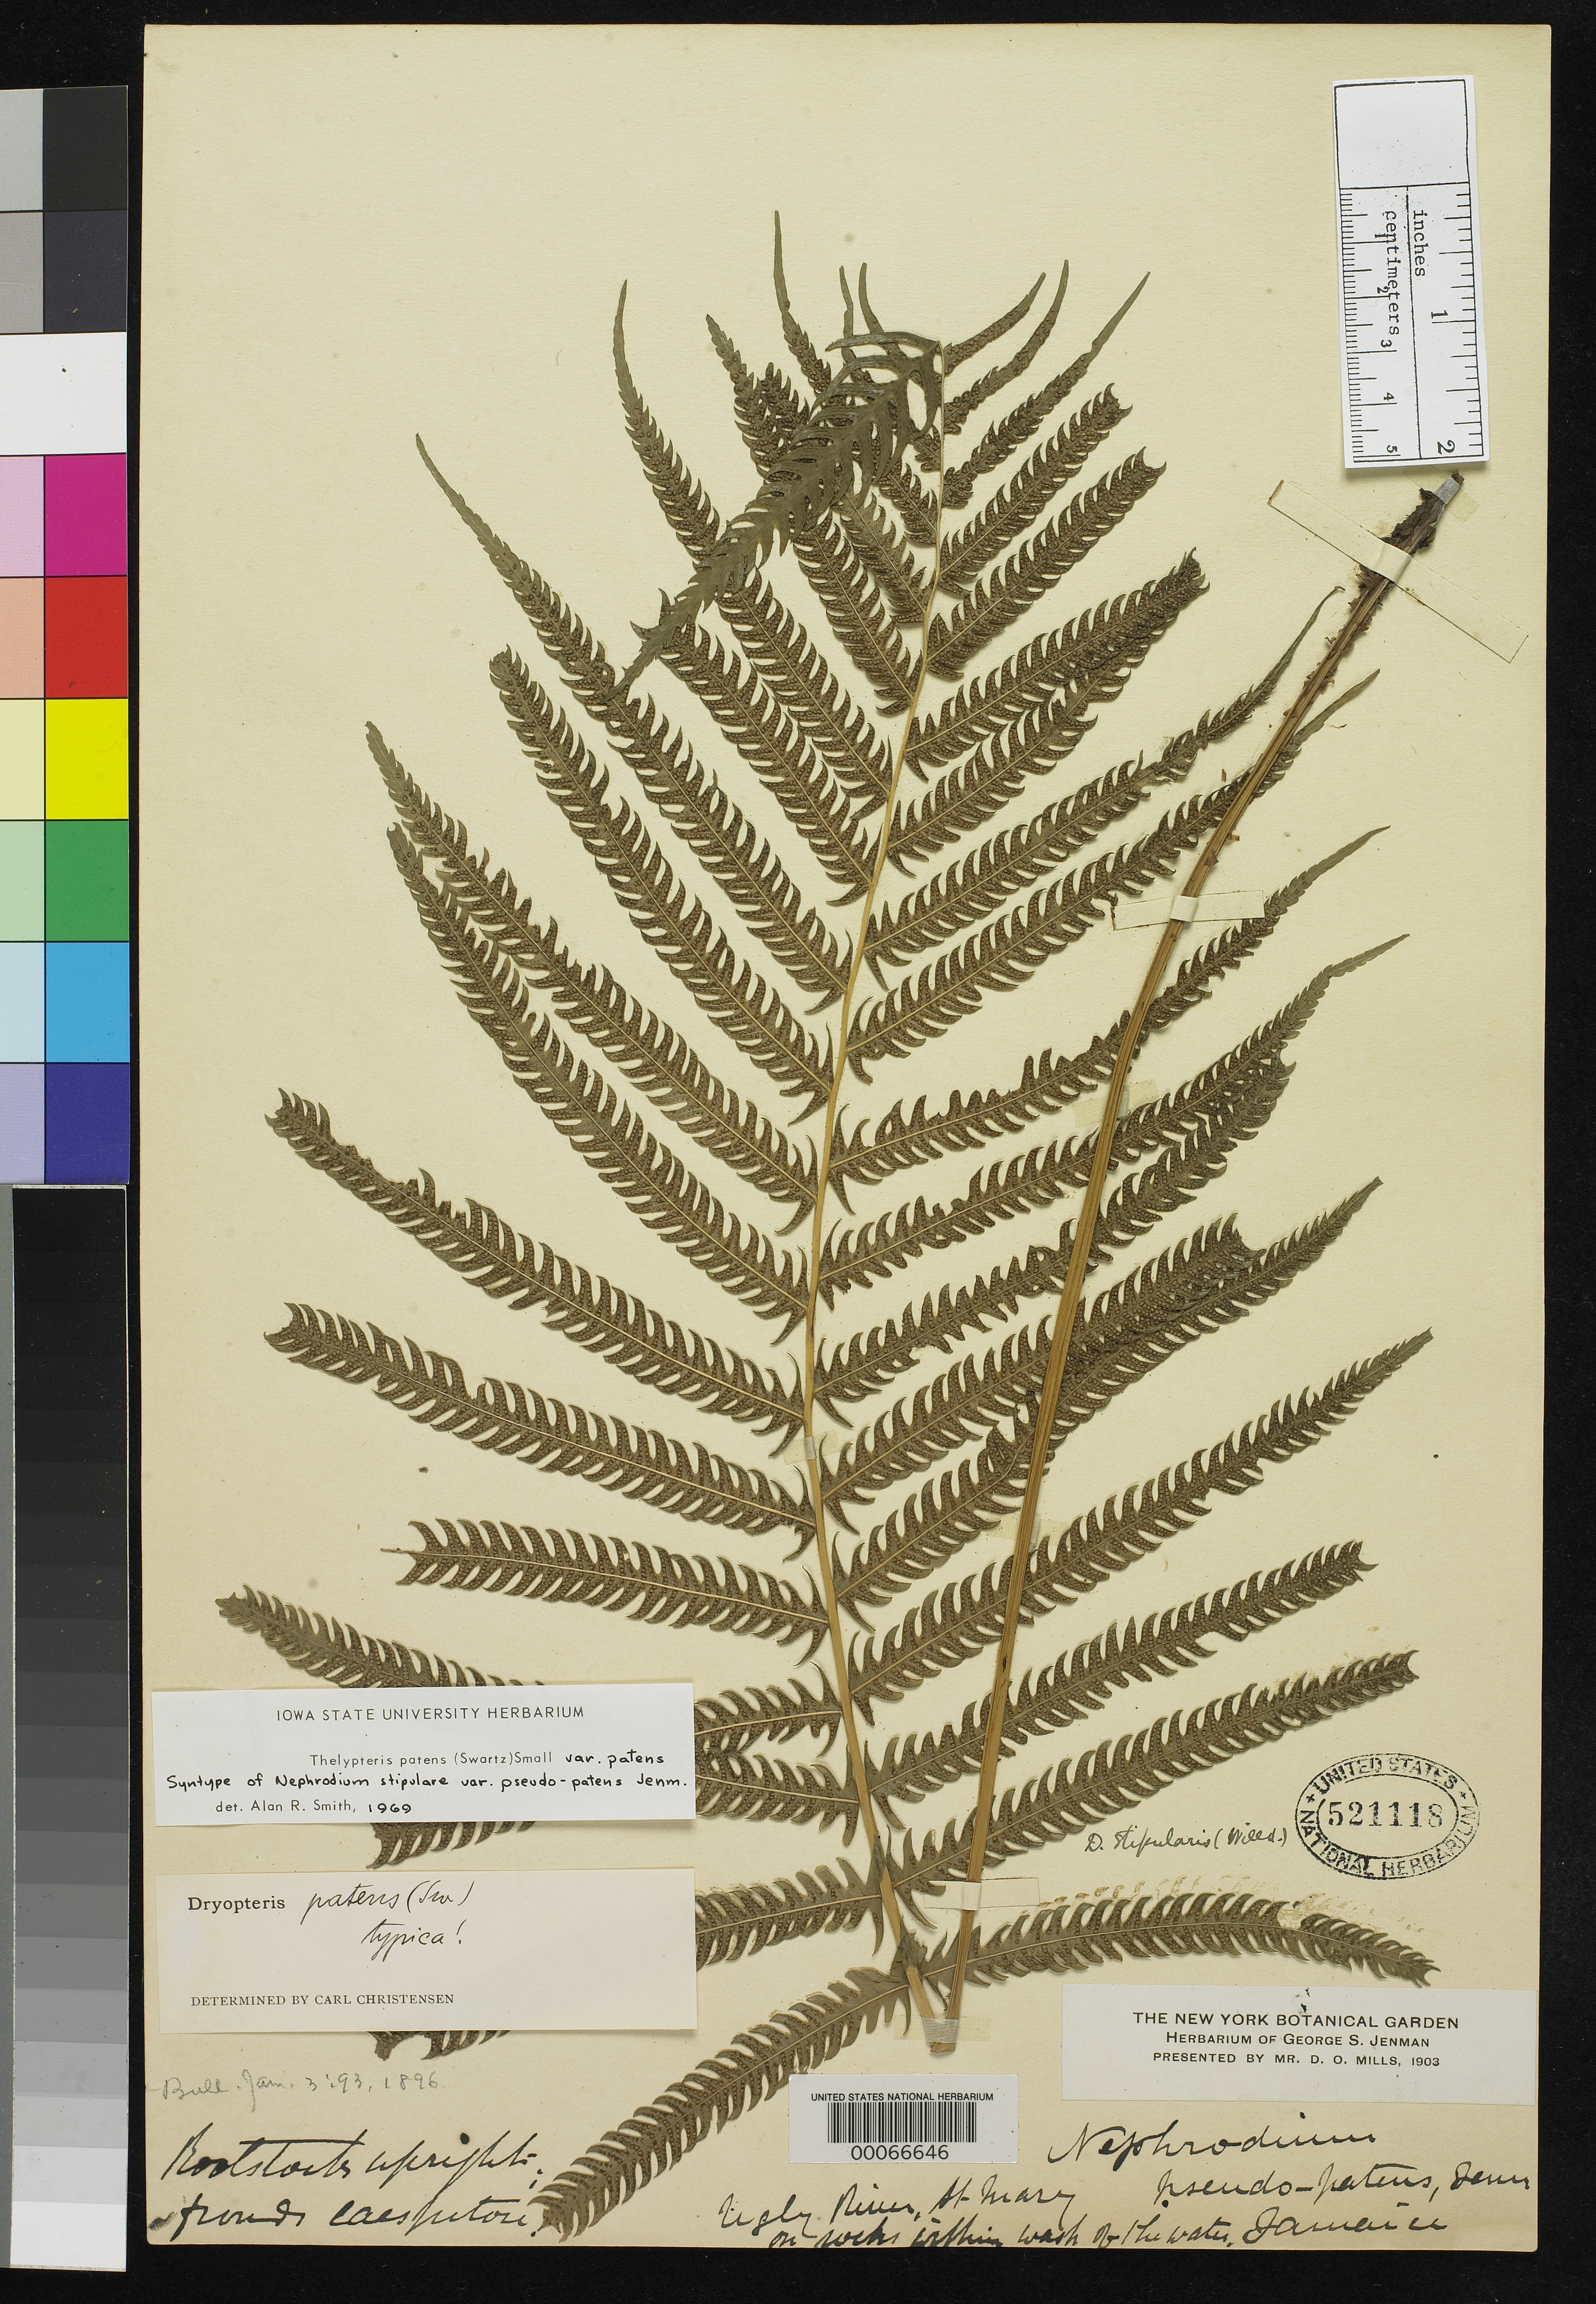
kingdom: Plantae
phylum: Tracheophyta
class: Polypodiopsida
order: Polypodiales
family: Dryopteridaceae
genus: Nephrodium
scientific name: Nephrodium stipulare var. pseudopatens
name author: Jenman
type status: Type Collection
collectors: G. S. Jenman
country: Jamaica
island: Greater Antilles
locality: Ugly River.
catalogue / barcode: US 521118